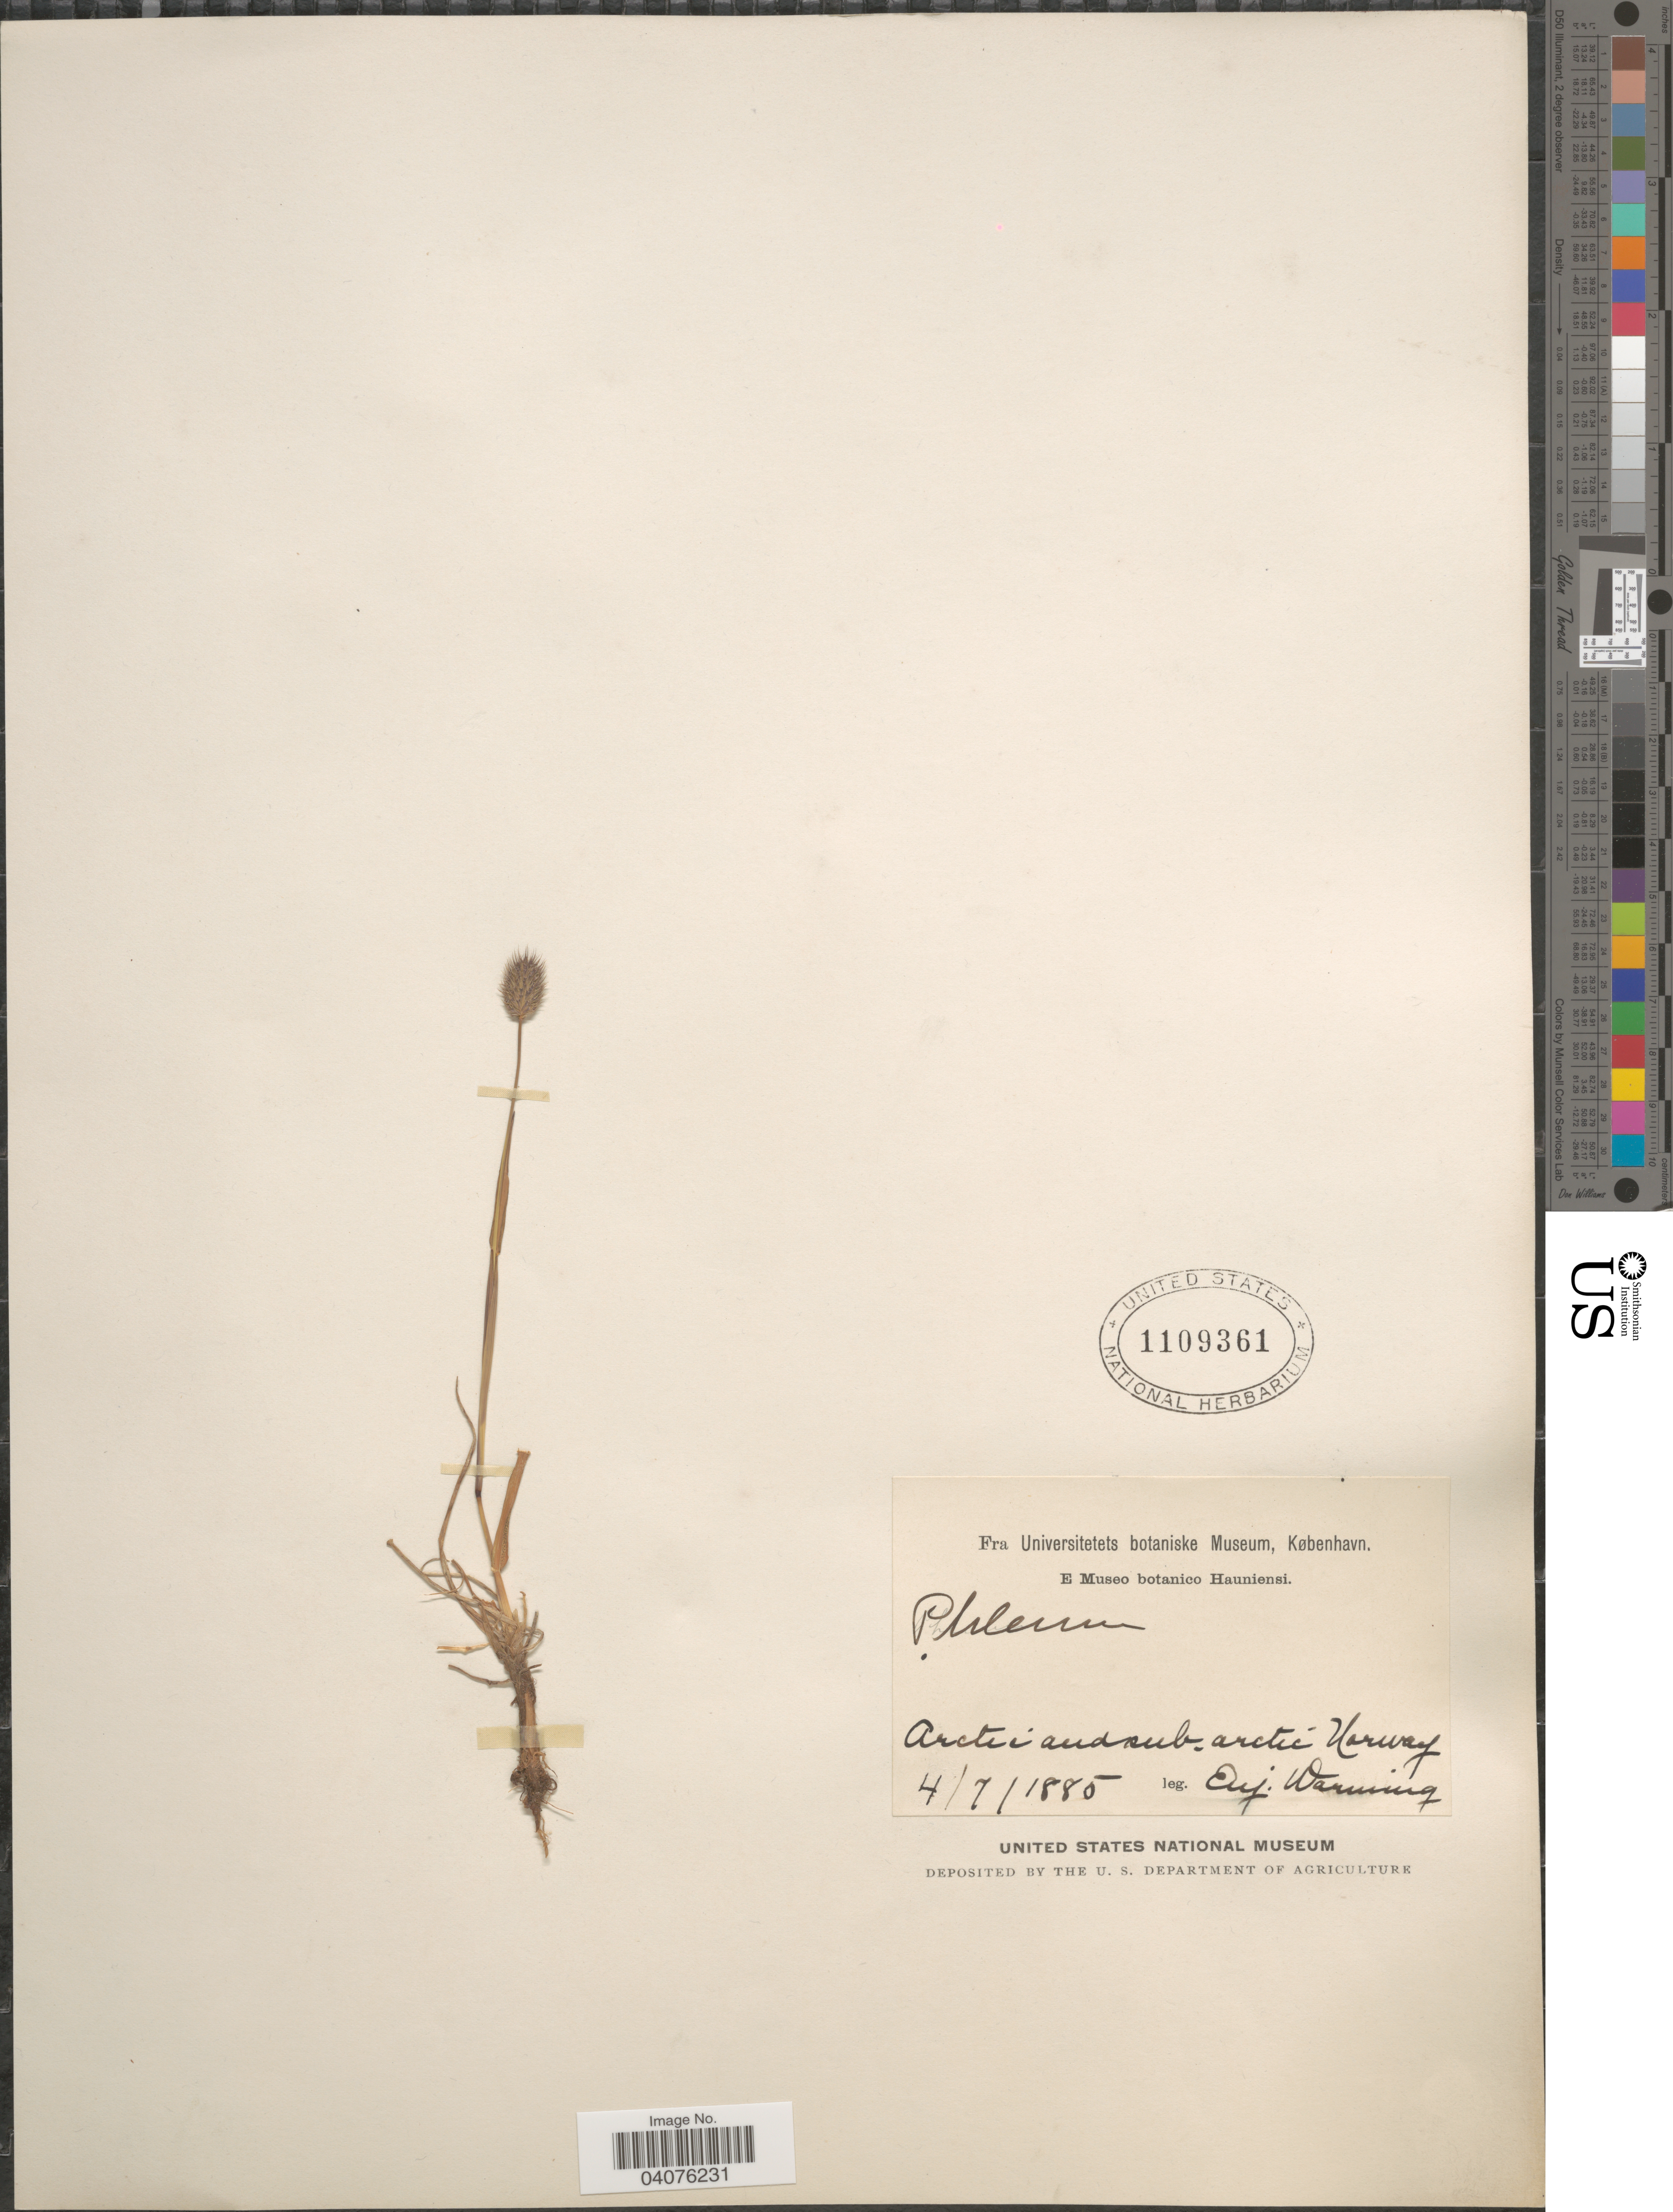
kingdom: Plantae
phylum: Tracheophyta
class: Liliopsida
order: Poales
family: Poaceae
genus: Phleum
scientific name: Phleum alpinum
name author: L.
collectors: E. Warming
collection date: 1885-07-04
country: Norway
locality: Arctic and sub arctic.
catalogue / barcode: US 1109361